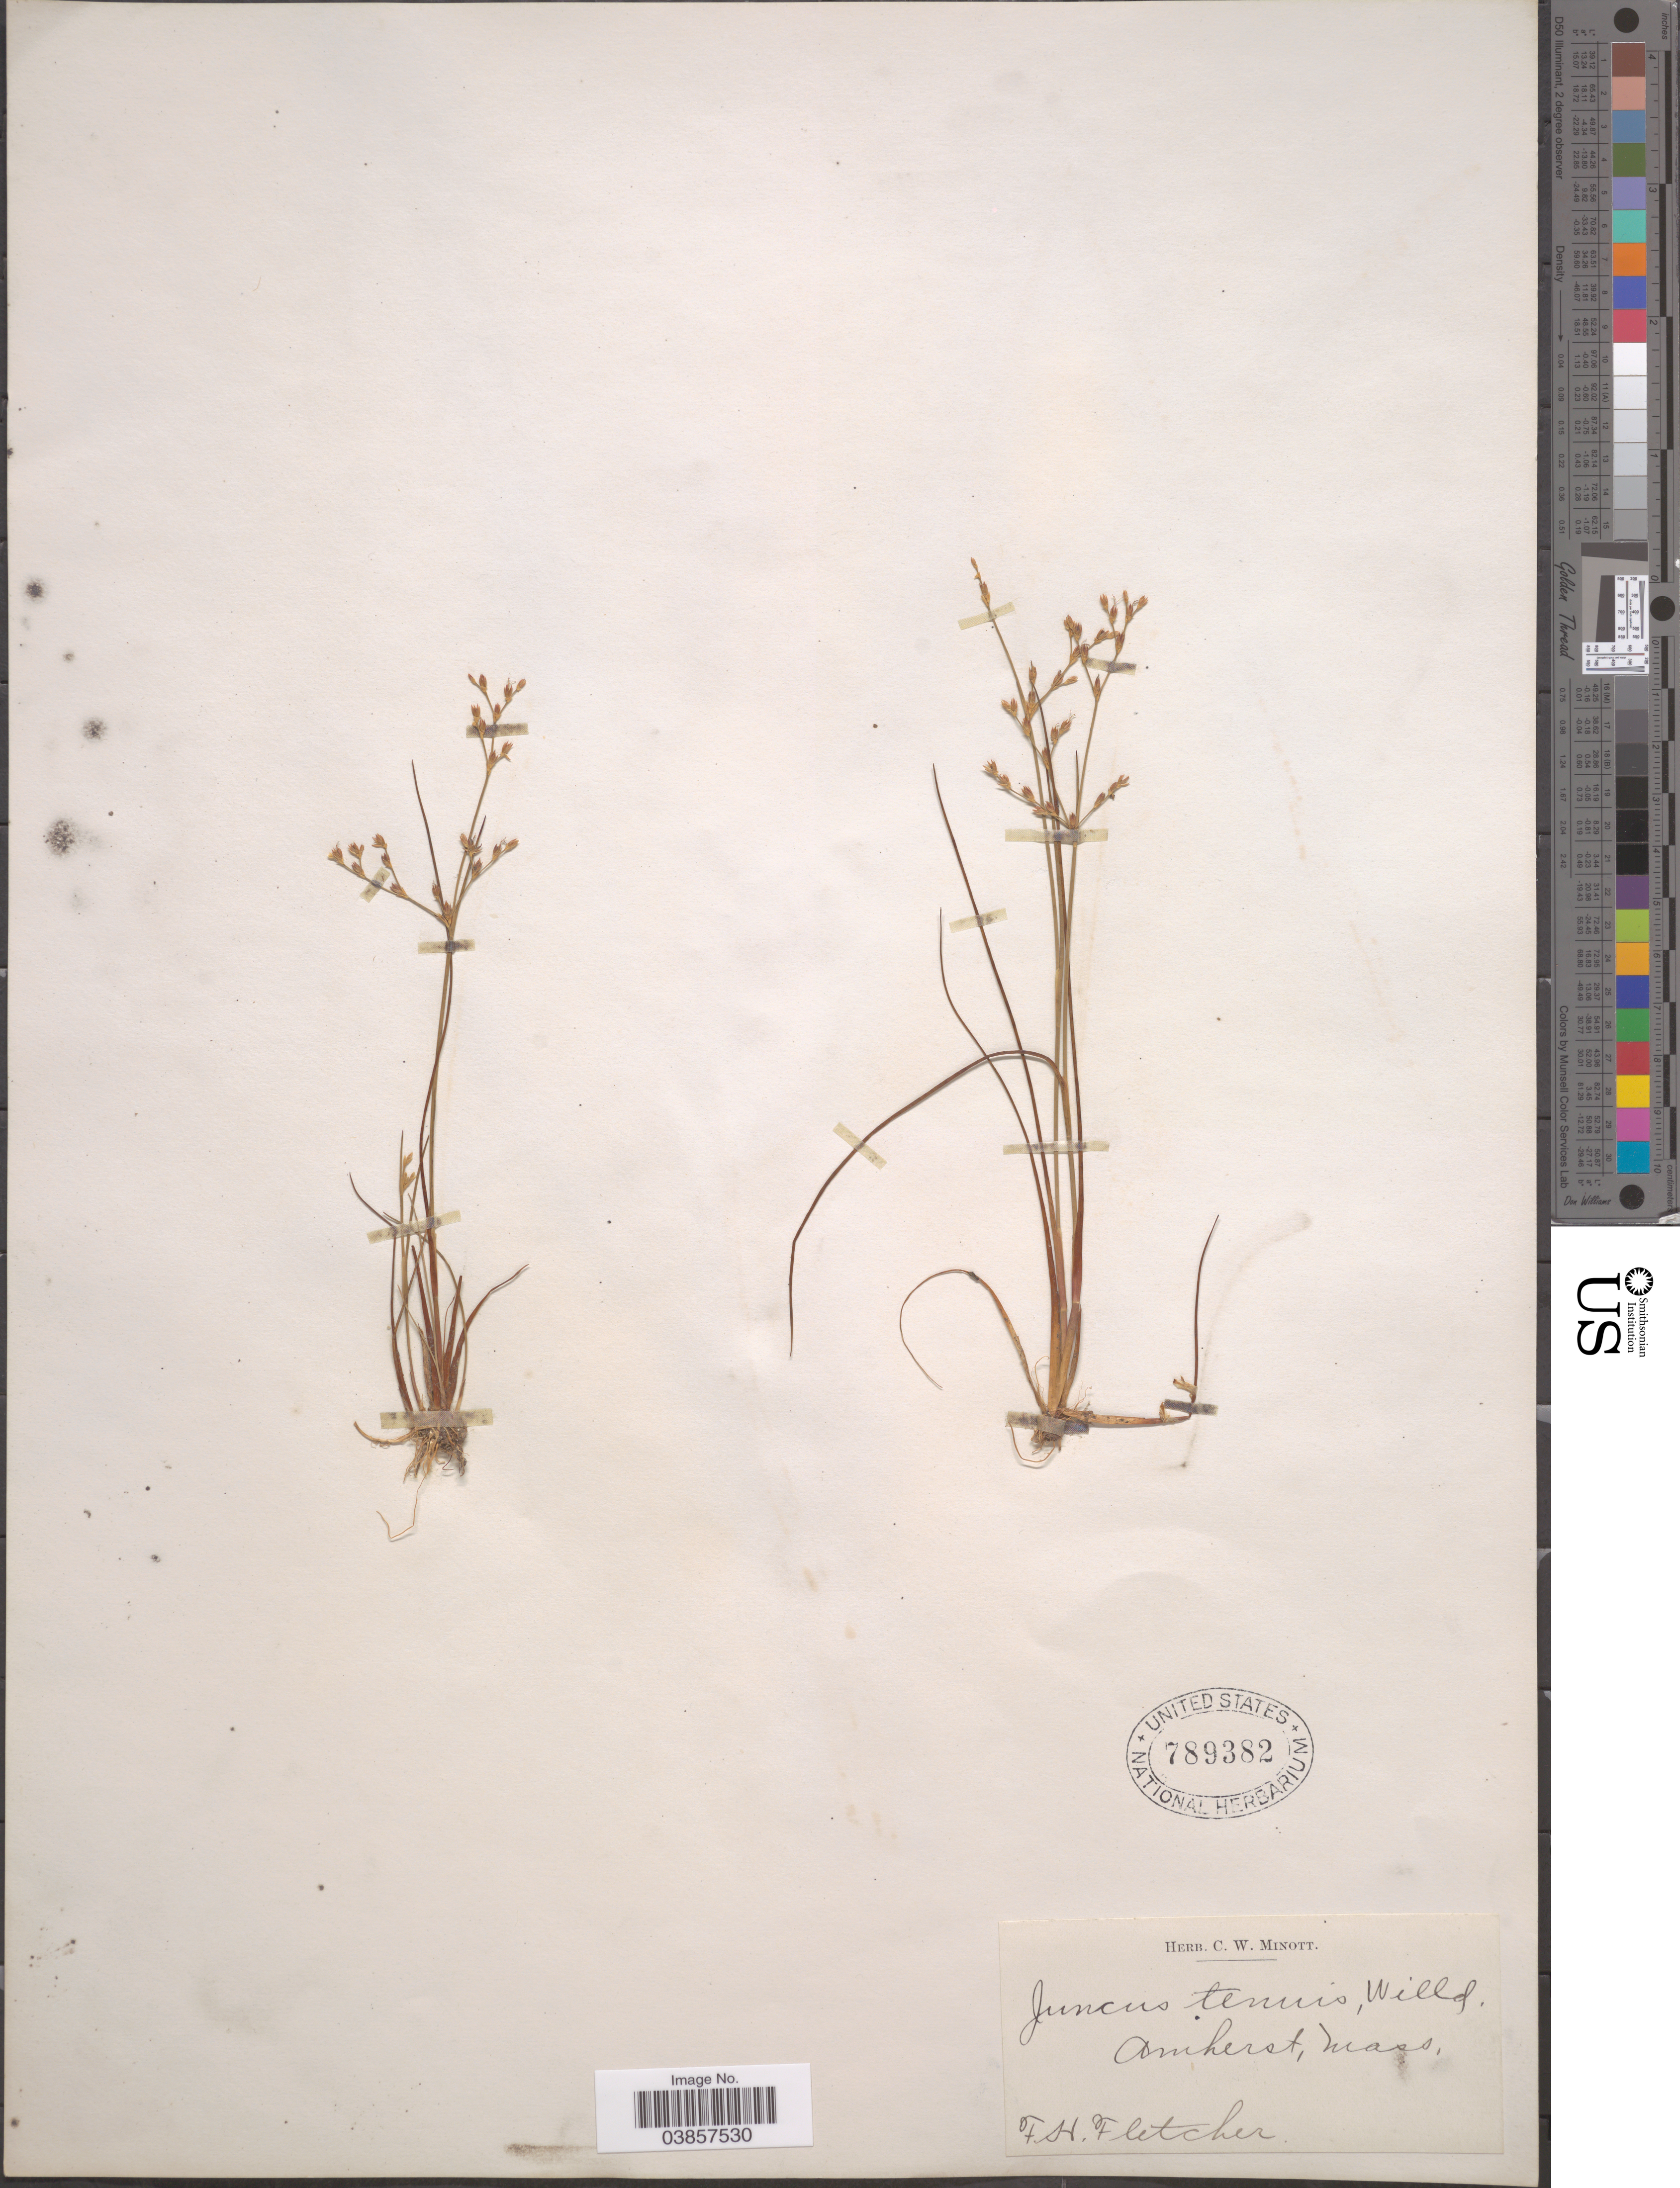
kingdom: Plantae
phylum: Tracheophyta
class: Liliopsida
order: Poales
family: Juncaceae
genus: Juncus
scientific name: Juncus tenuis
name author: Willd.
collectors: F. Fletcher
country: United States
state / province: Massachusetts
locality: Amherst.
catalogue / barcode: US 789382